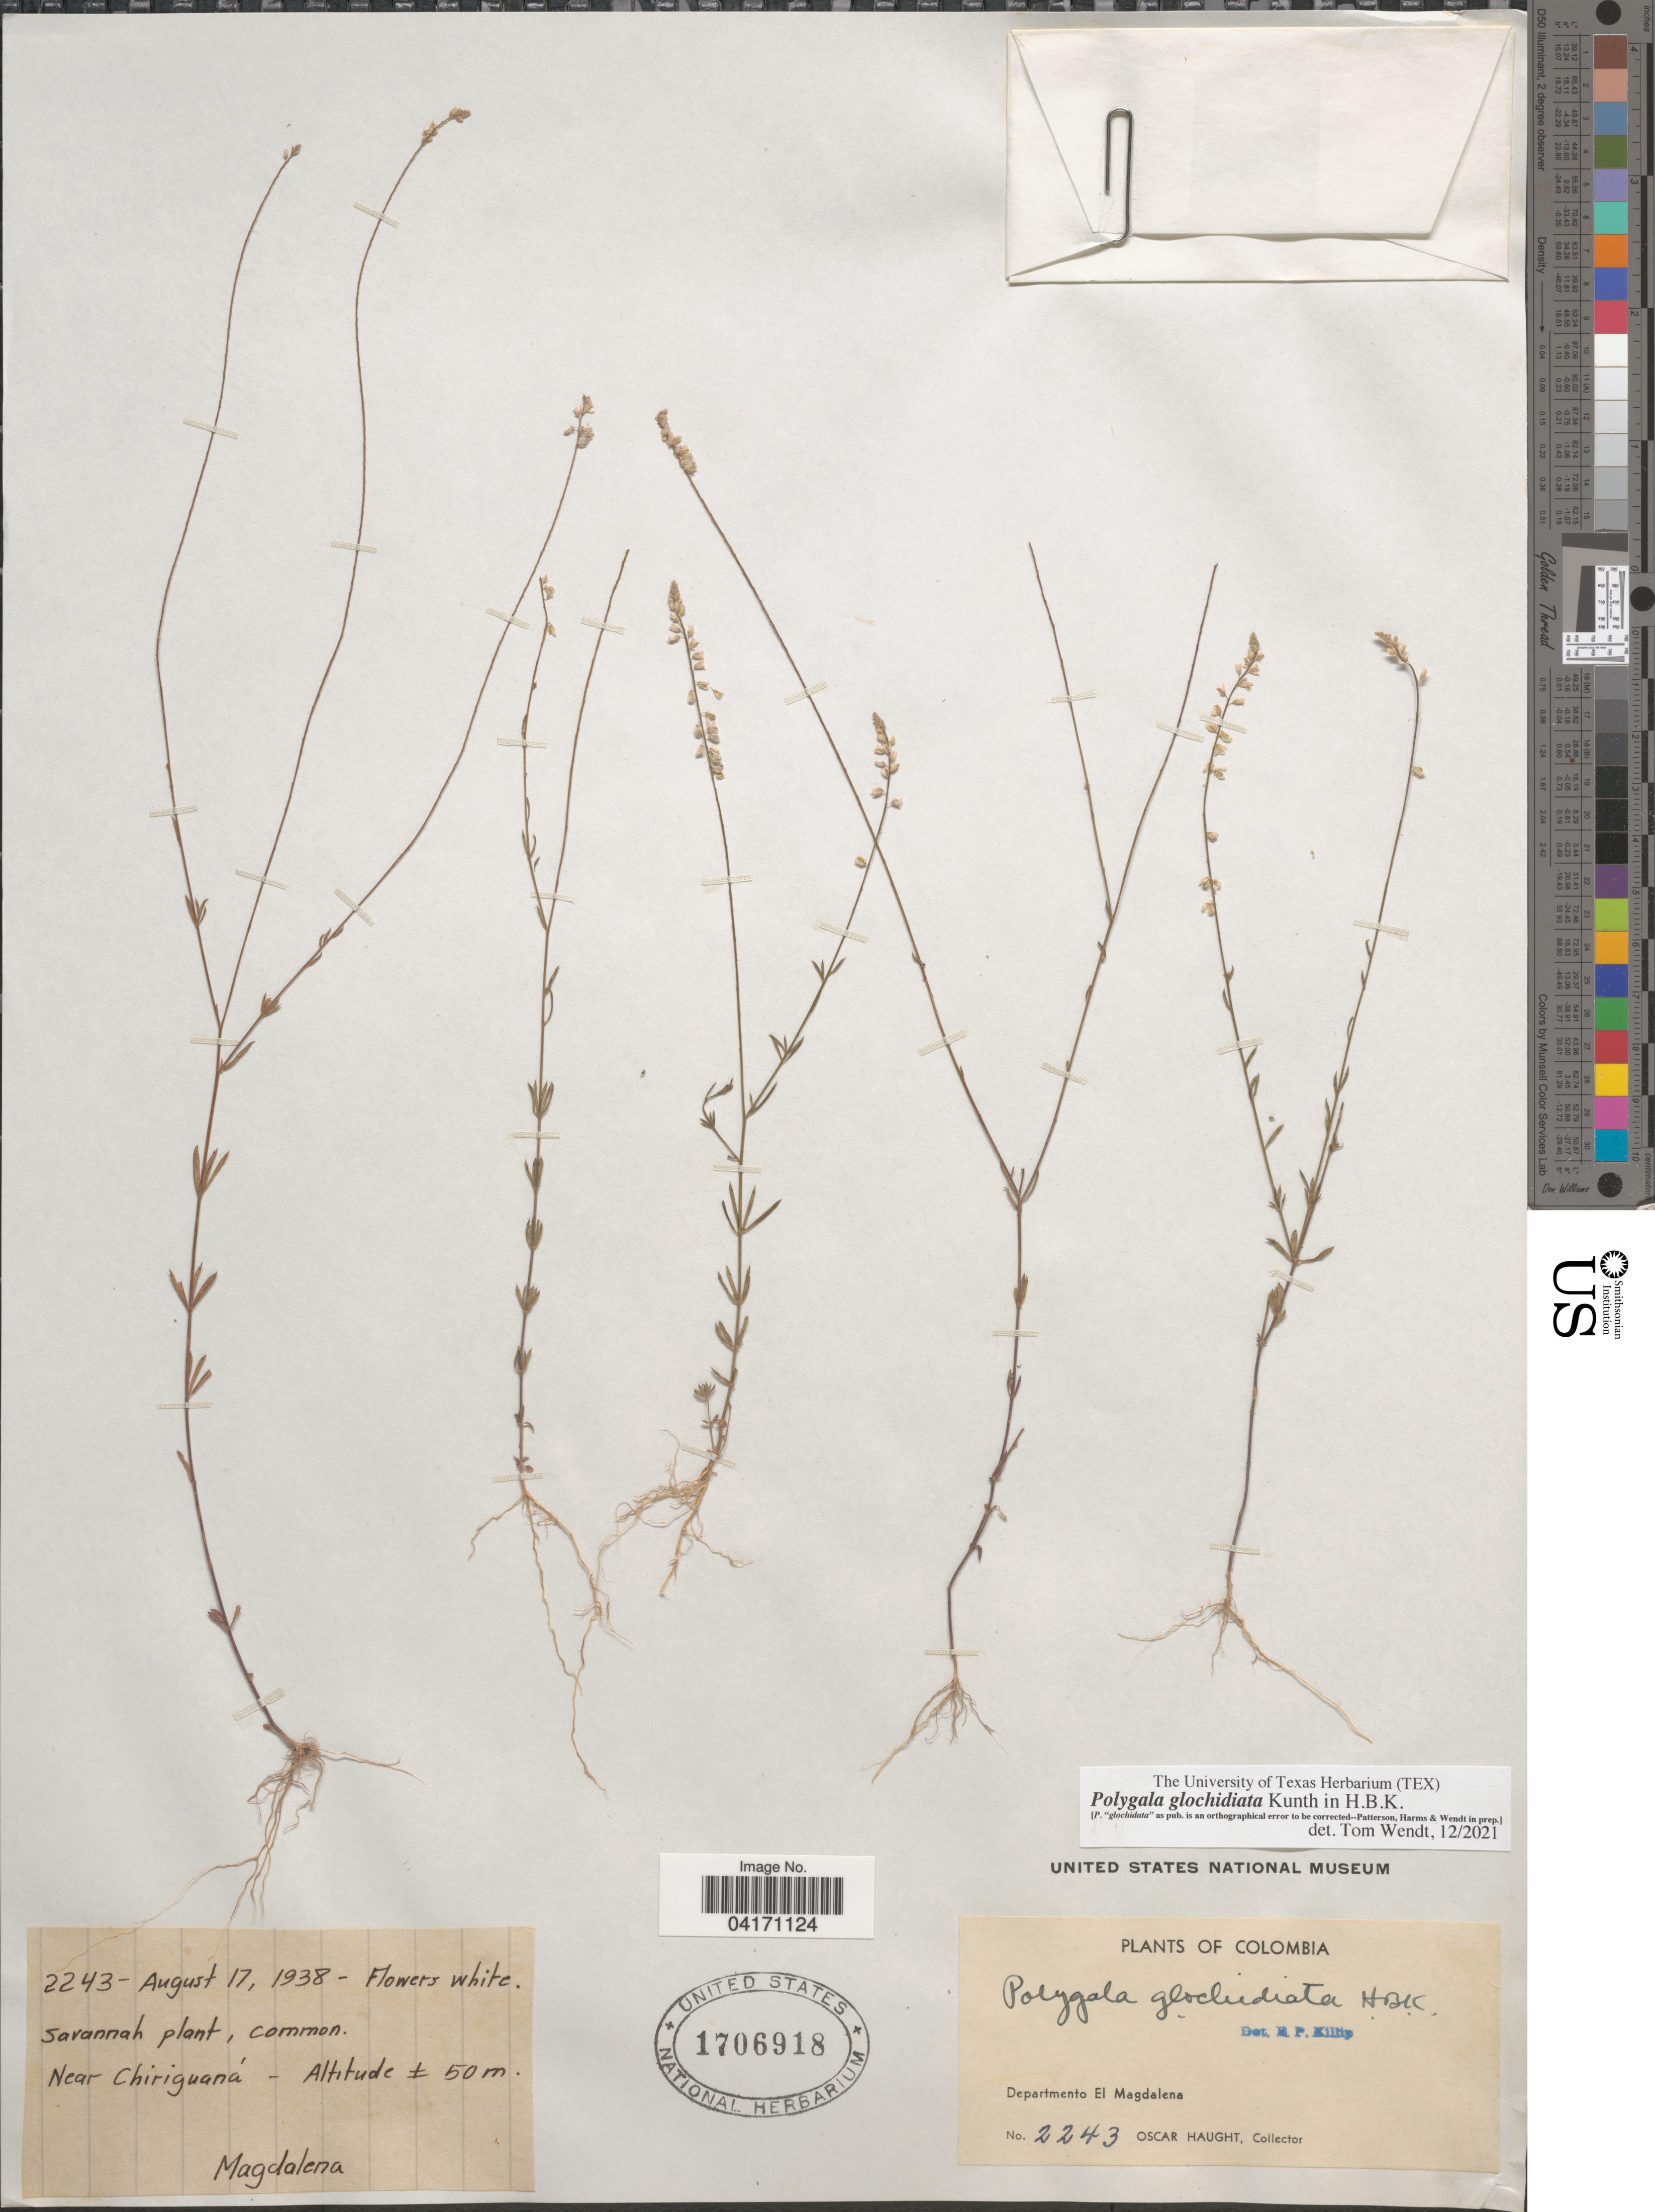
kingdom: Plantae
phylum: Tracheophyta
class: Magnoliopsida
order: Fabales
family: Polygalaceae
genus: Polygala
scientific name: Polygala glochidiata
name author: Kunth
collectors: O. L. Haught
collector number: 2243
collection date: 1938-08-17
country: Colombia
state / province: Magdalena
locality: Departmento El Magdalena. Near Chiriguaná.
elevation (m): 50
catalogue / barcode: US 1706918